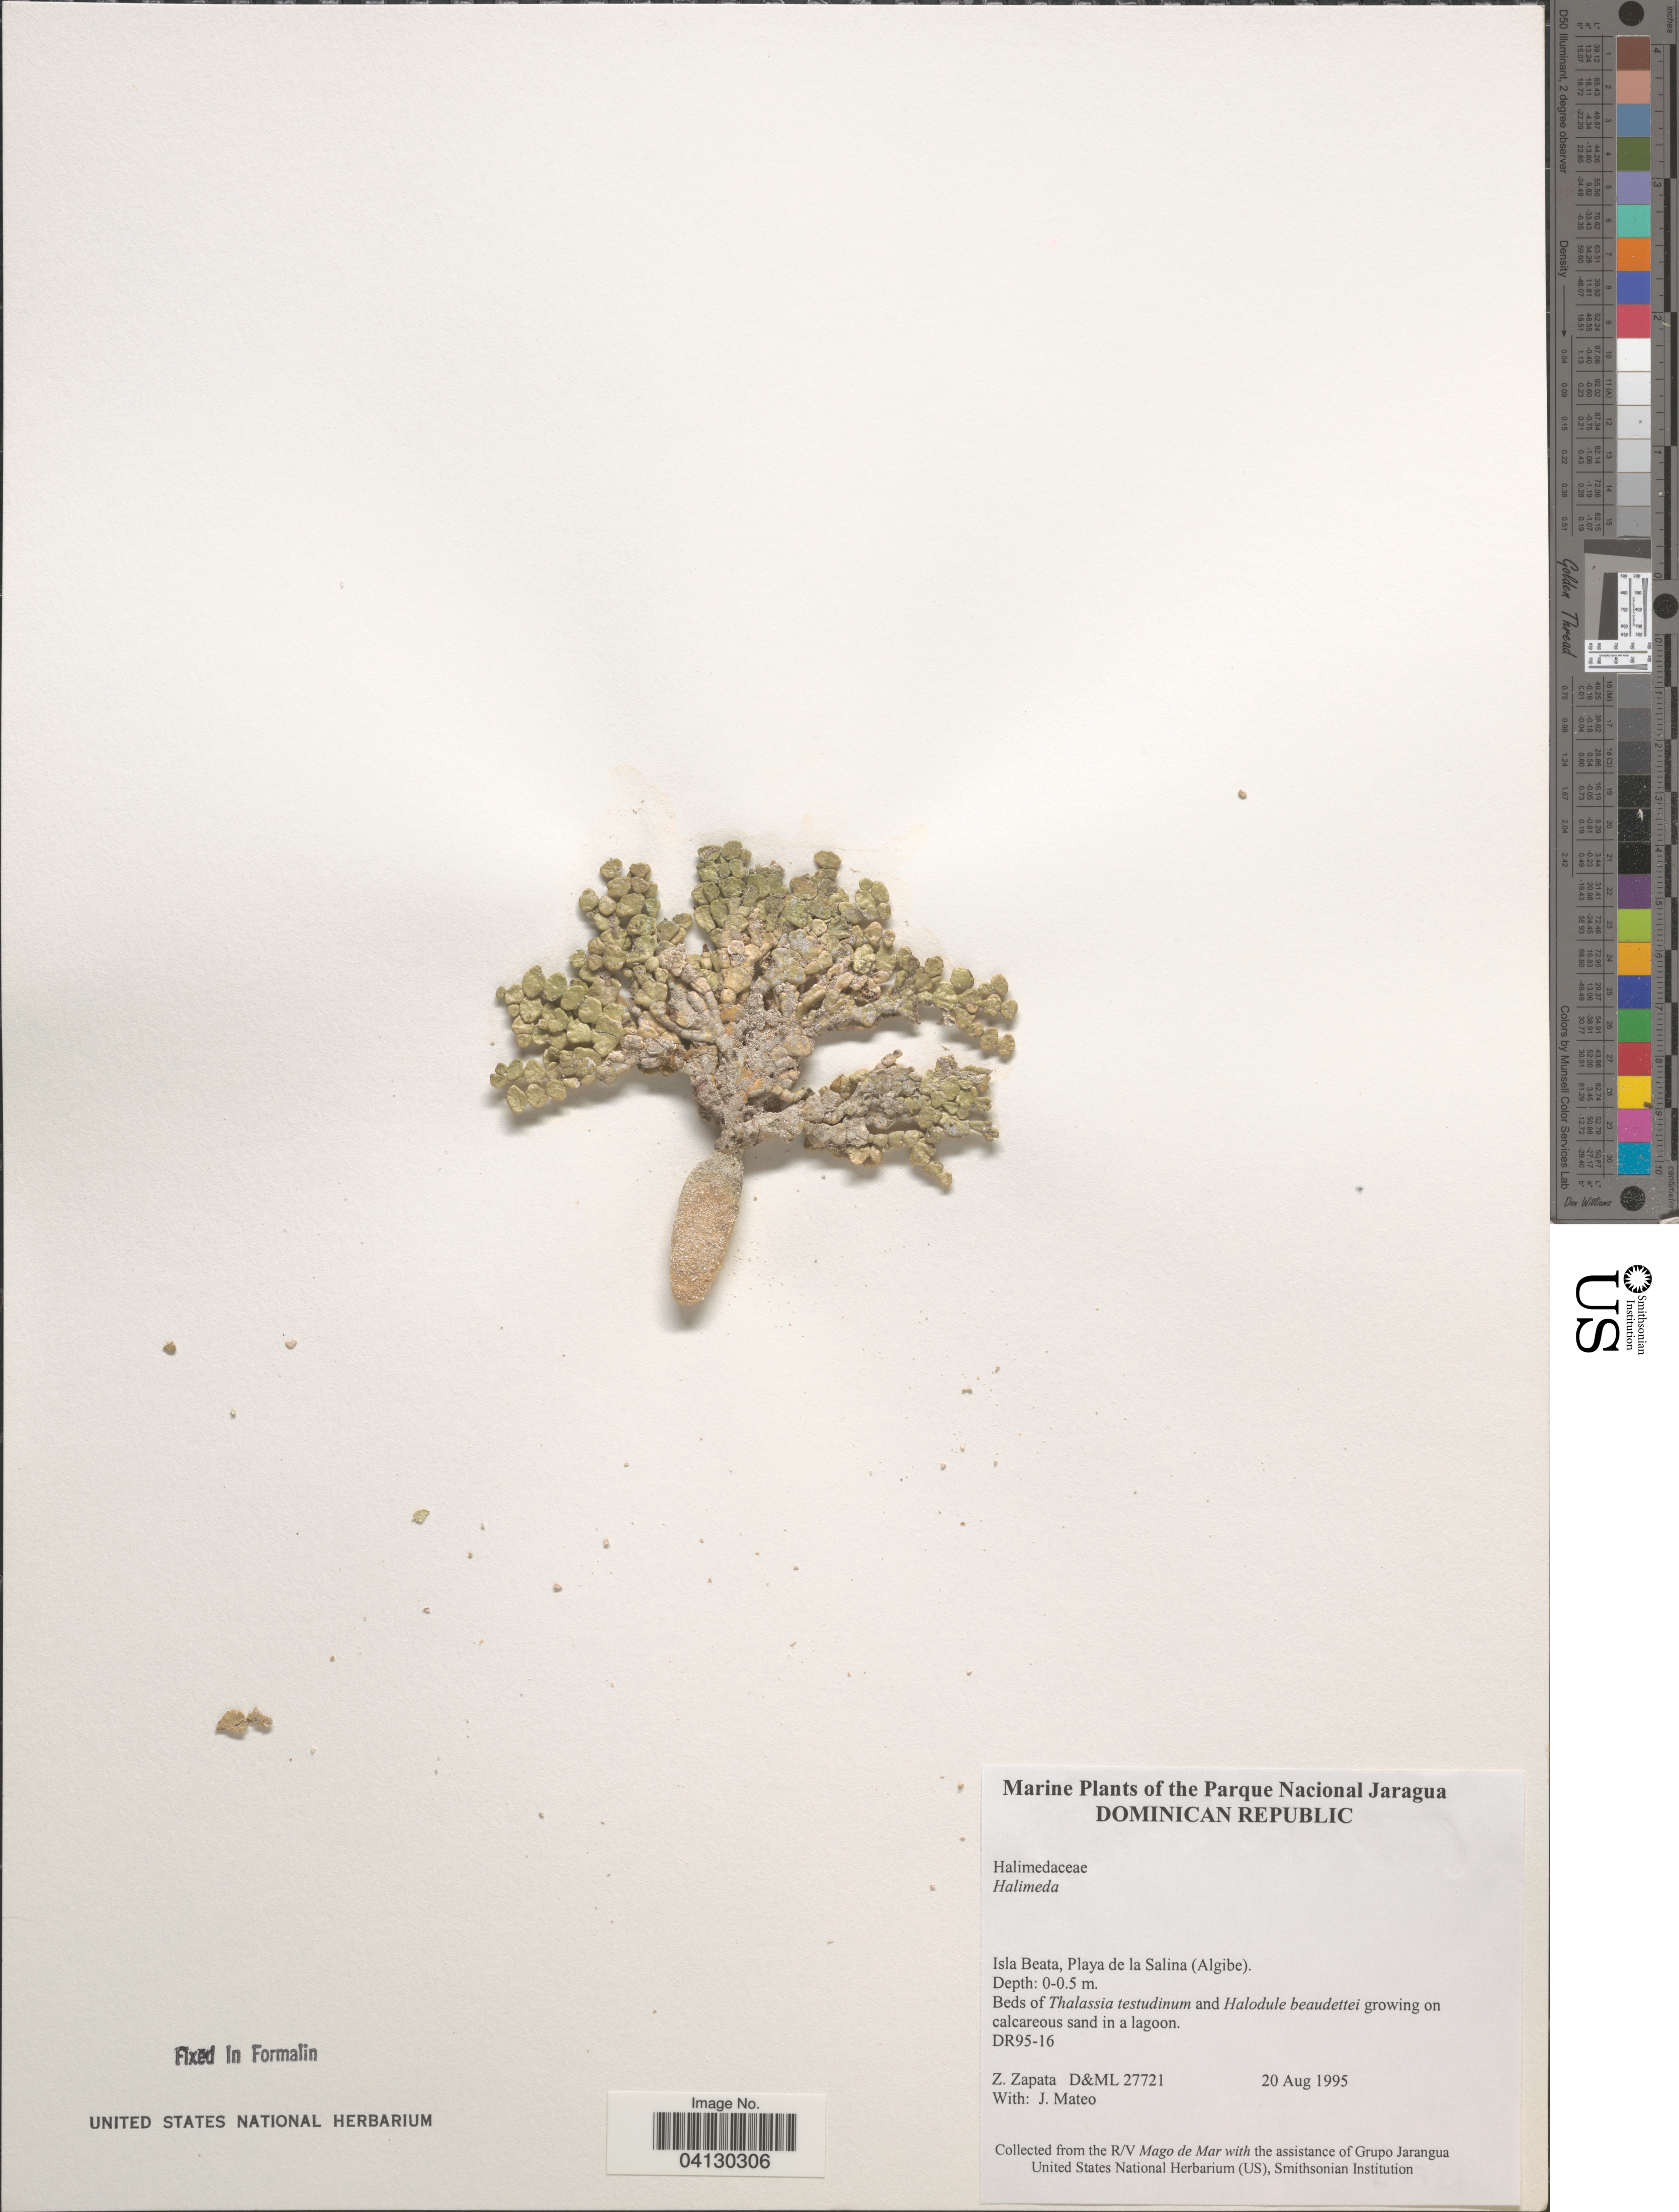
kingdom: Plantae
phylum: Chlorophyta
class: Ulvophyceae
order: Bryopsidales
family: Halimedaceae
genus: Halimeda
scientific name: Halimeda sp.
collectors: Z. Zapata & J. Mateo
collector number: D&ML27721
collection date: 1995-08-20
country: Dominican Republic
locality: The Parque Nacional Jaragua. Isla Beata, Playa de la Salina (Algibe).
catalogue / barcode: US 328934